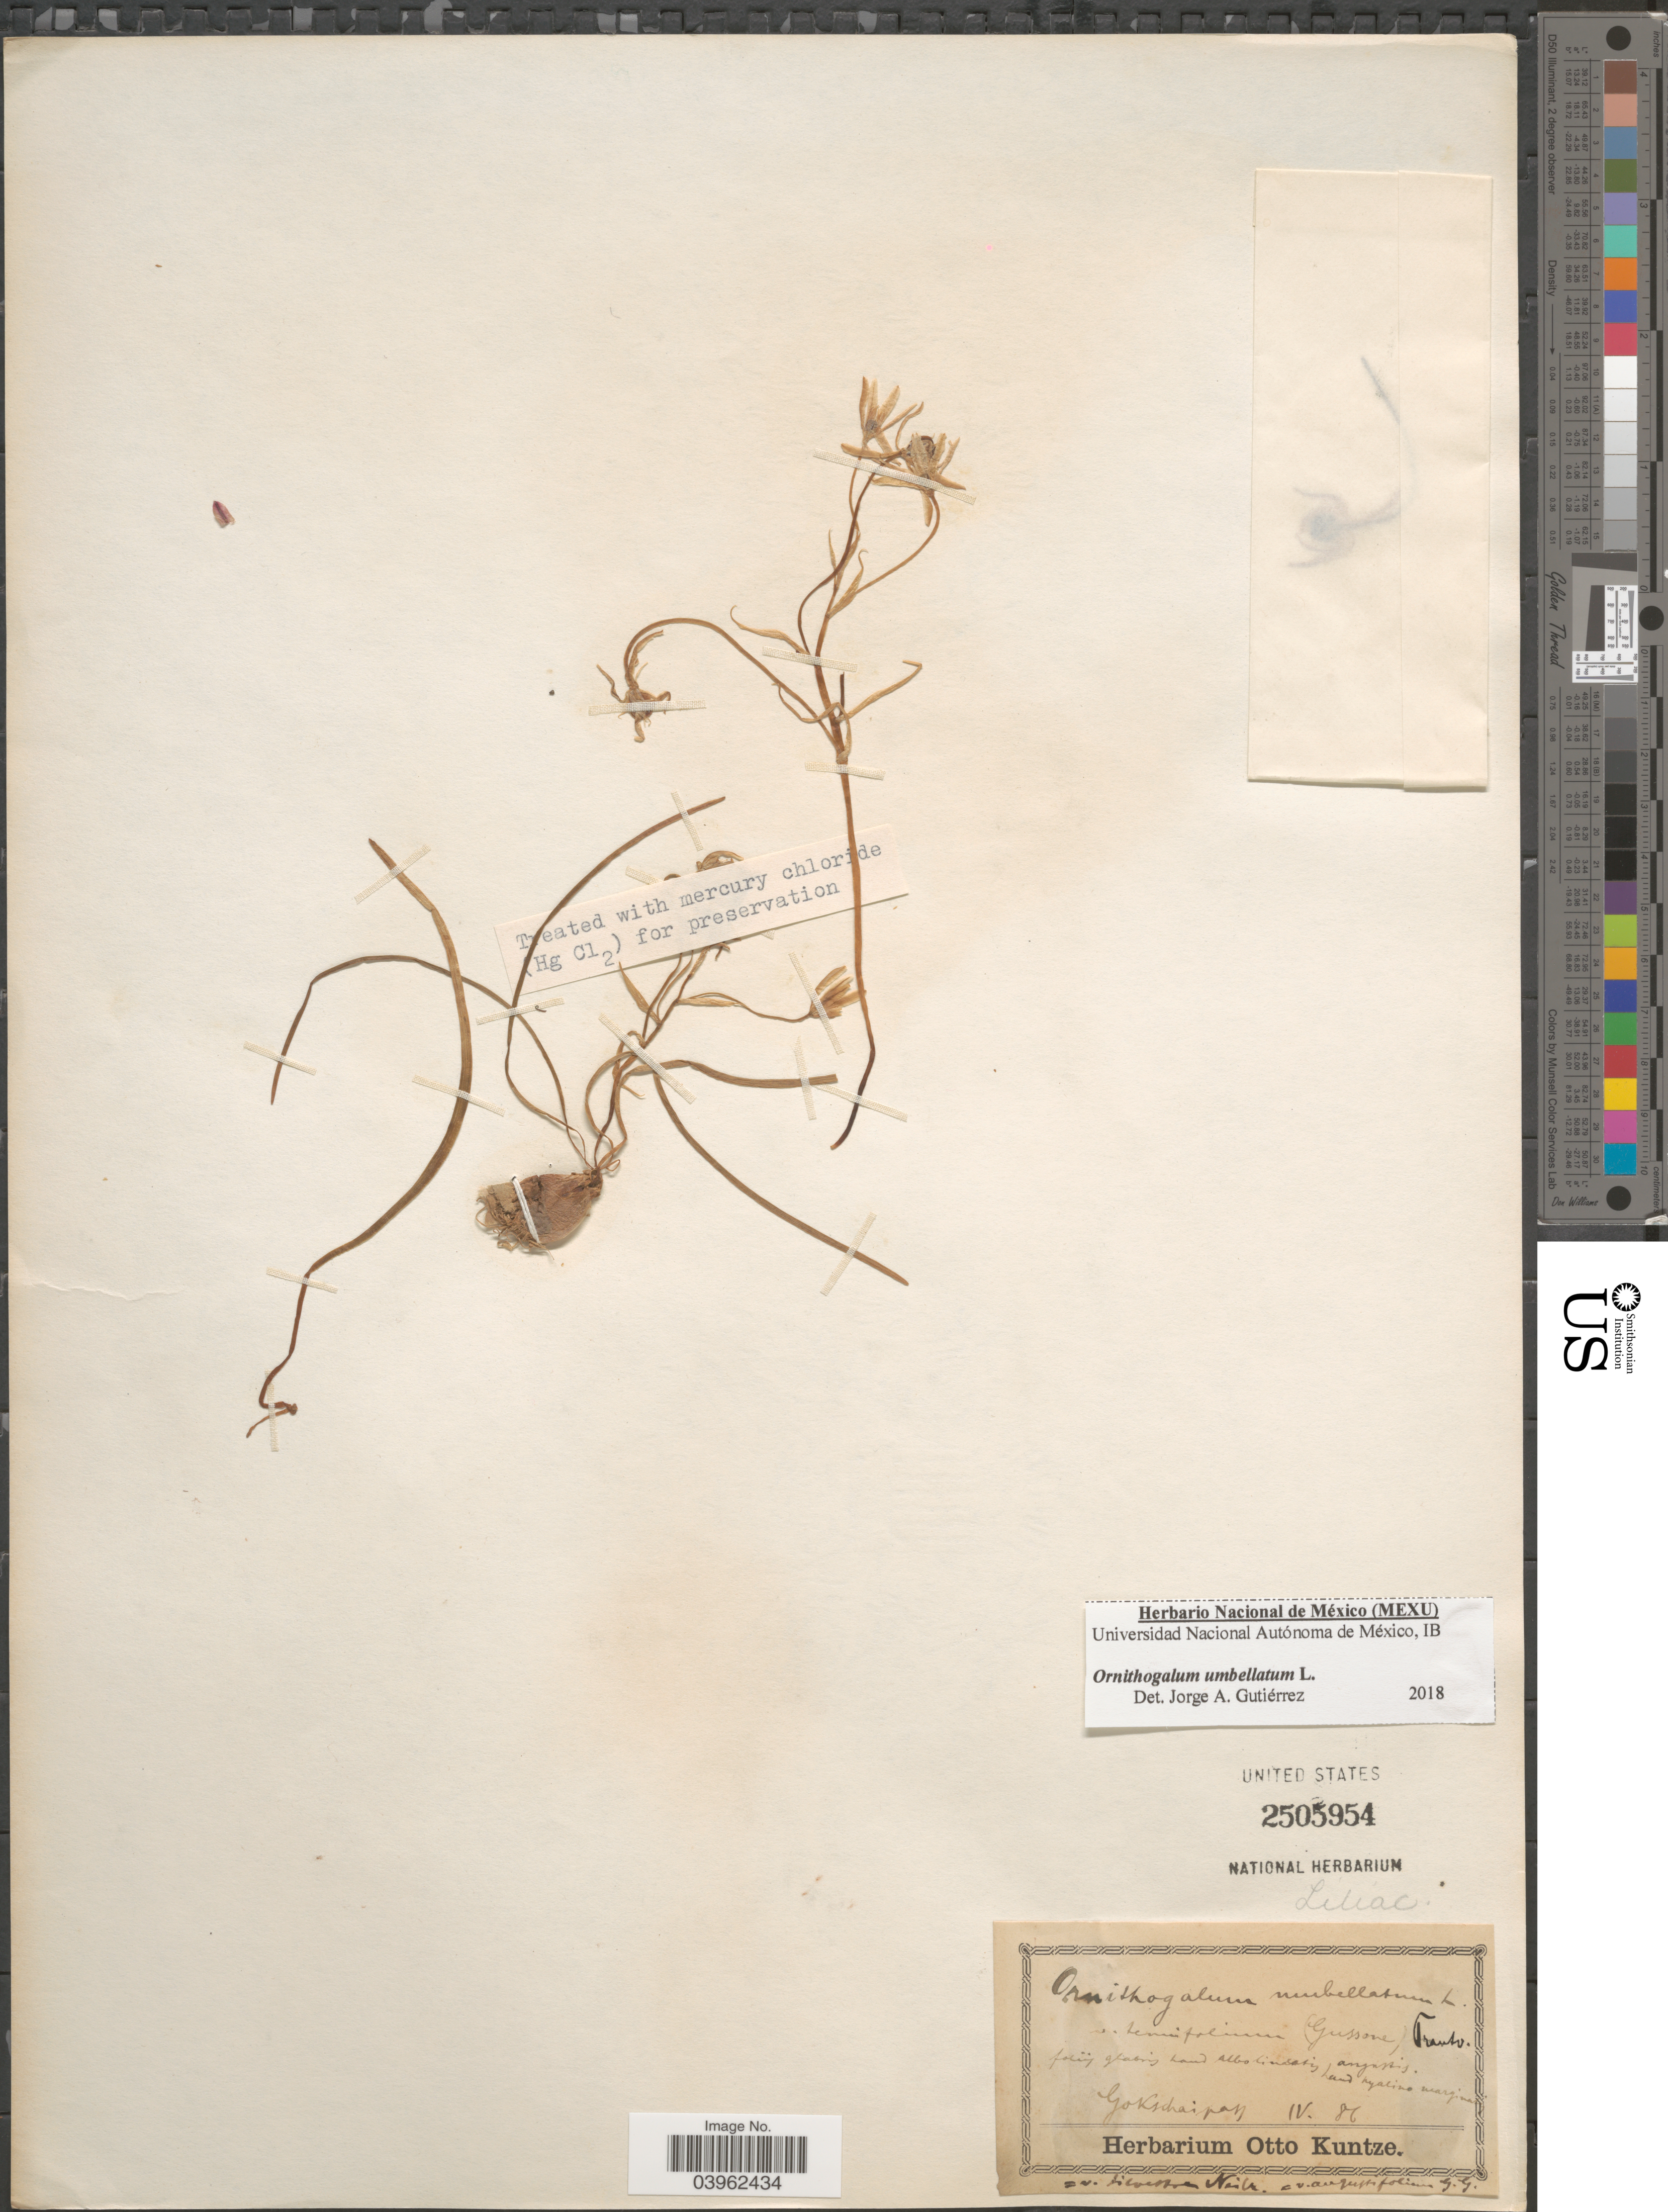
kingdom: Plantae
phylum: Tracheophyta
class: Liliopsida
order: Asparagales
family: Asparagaceae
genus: Ornithogalum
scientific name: Ornithogalum umbellatum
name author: L.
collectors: ex herb. Otto Kuntze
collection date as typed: Transcribed d/m/y: /4/86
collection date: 1886-04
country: Armenia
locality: Gokschaipass [Armenia or Azerbaijan]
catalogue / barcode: US 2505954